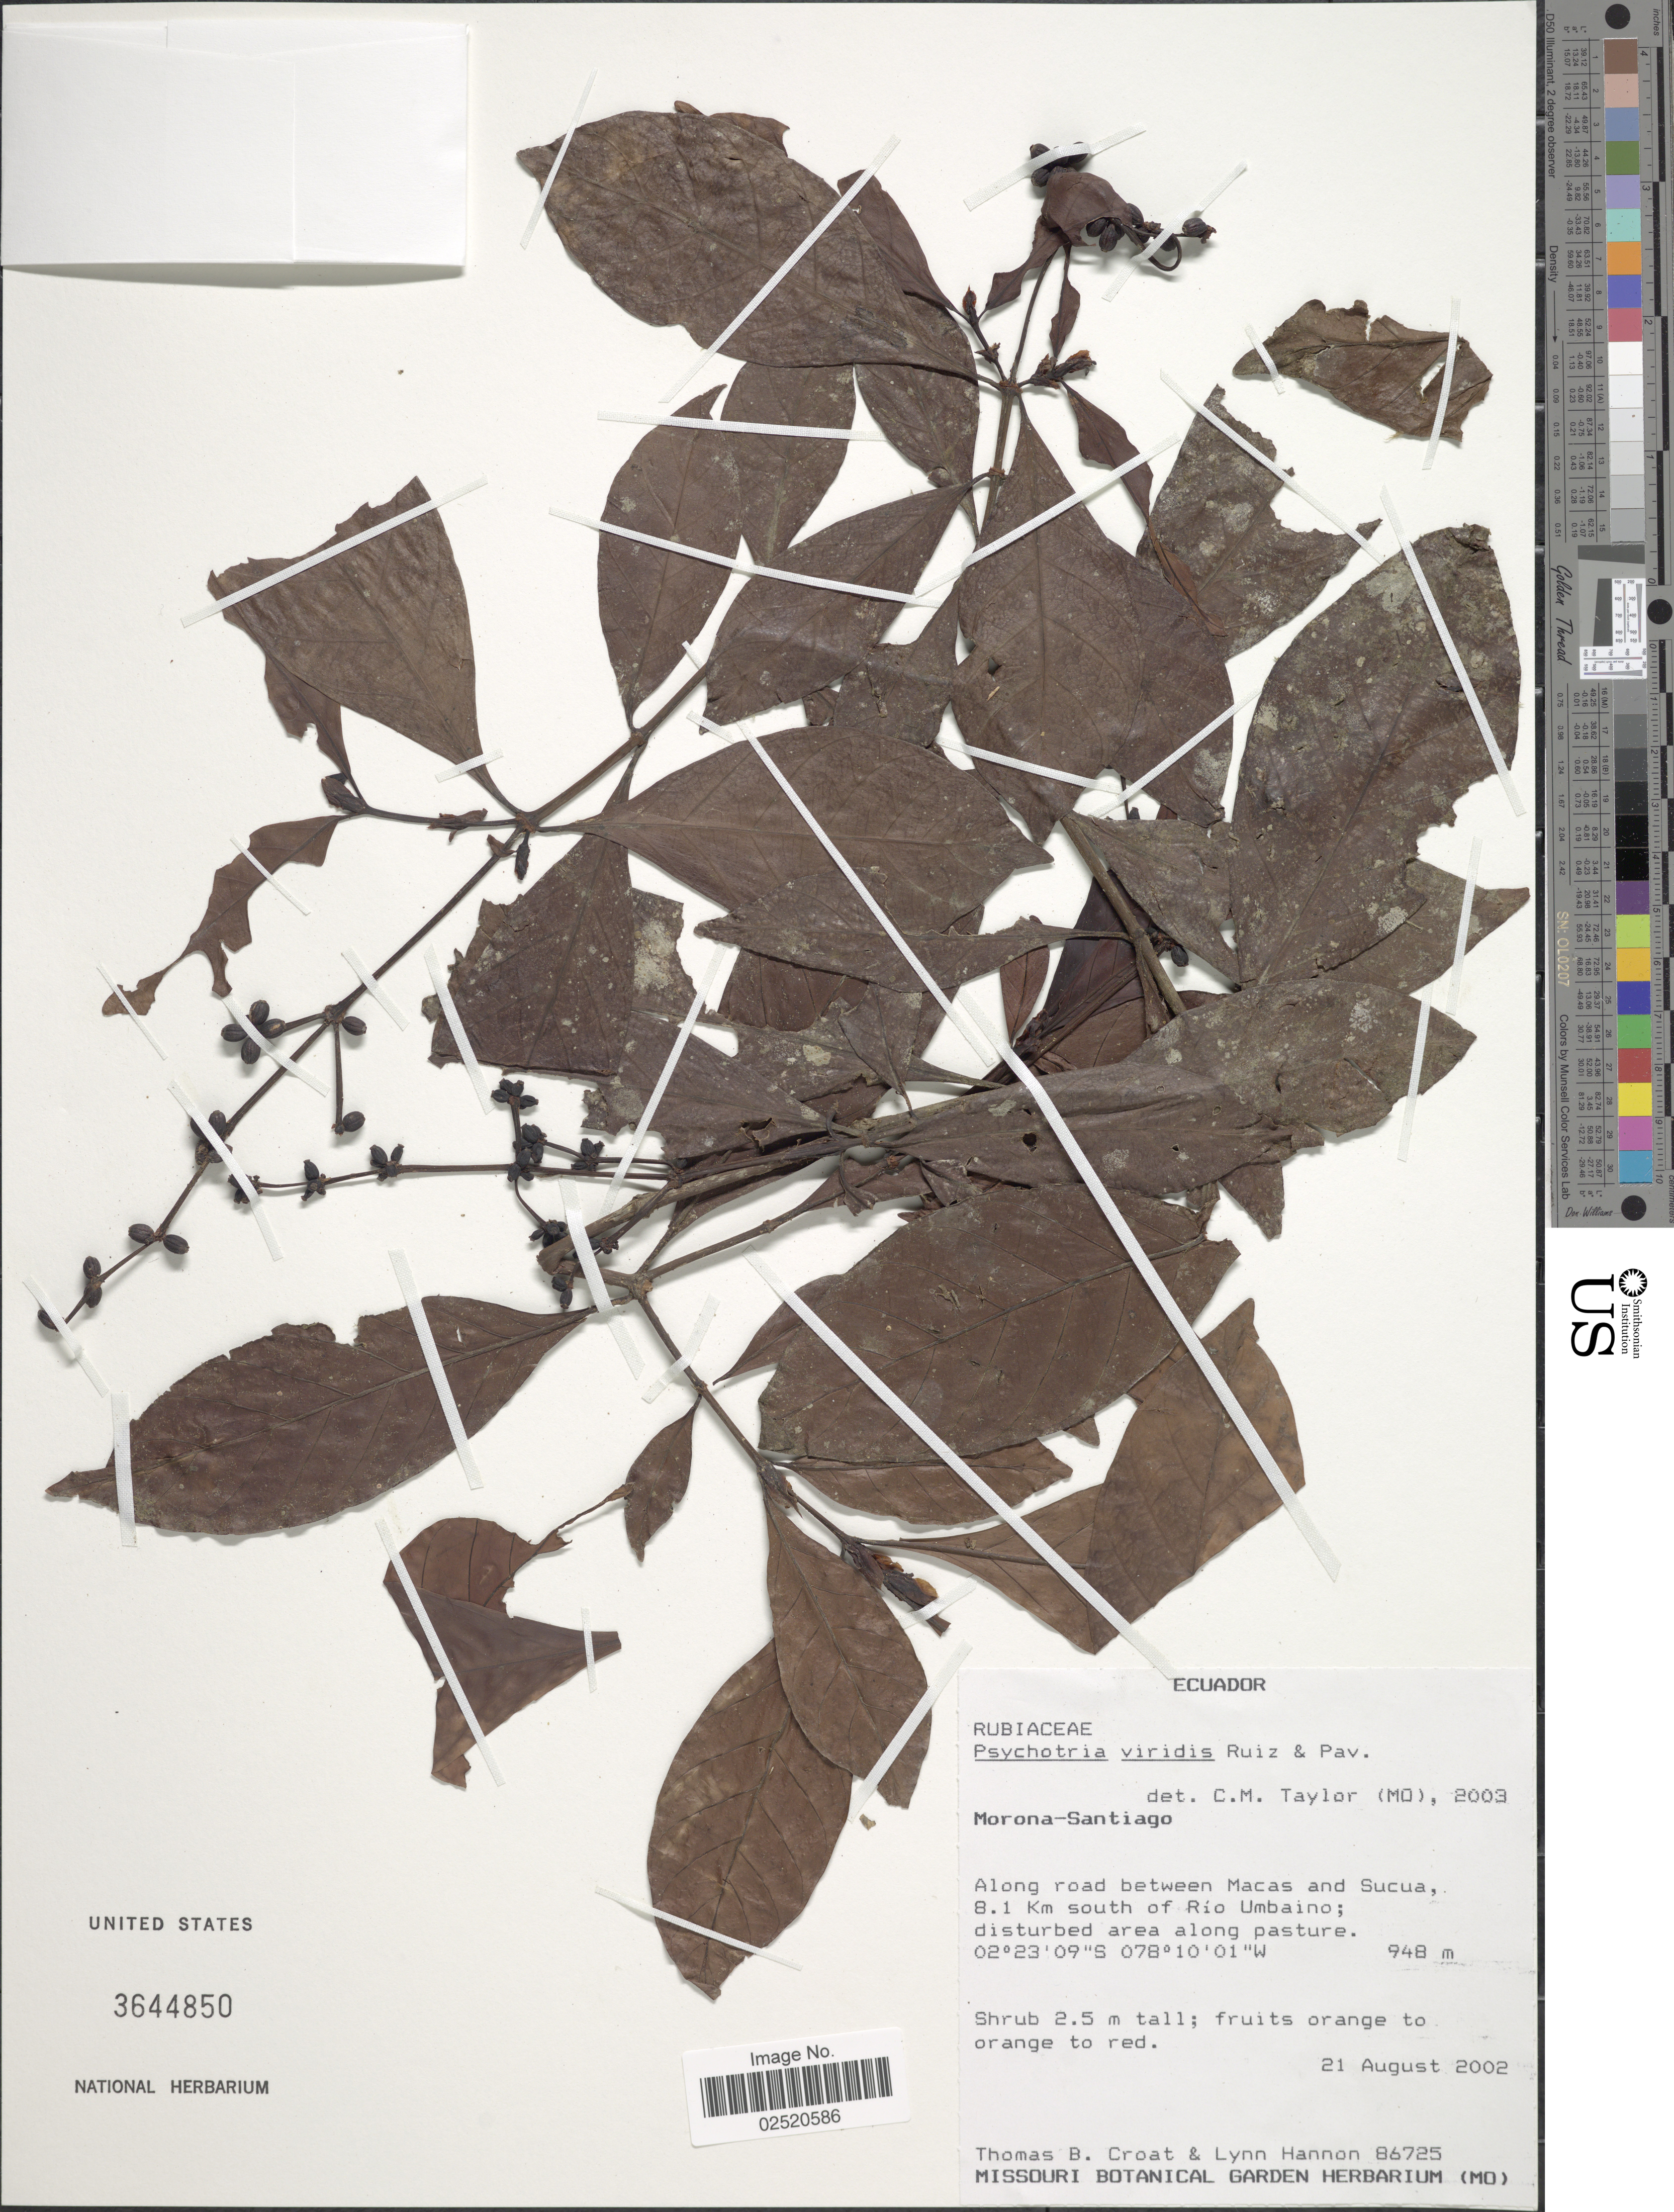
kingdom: Plantae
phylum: Tracheophyta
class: Magnoliopsida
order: Gentianales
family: Rubiaceae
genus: Psychotria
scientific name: Psychotria viridis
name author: Ruiz & Pav.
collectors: T. B. Croat & L. Hannon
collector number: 86725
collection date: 2002-08-21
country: Ecuador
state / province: Morona-Santiago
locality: Along road between Macas and Sucua, 8.1 Km south of Río Umbaino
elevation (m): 948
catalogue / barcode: US 3644850